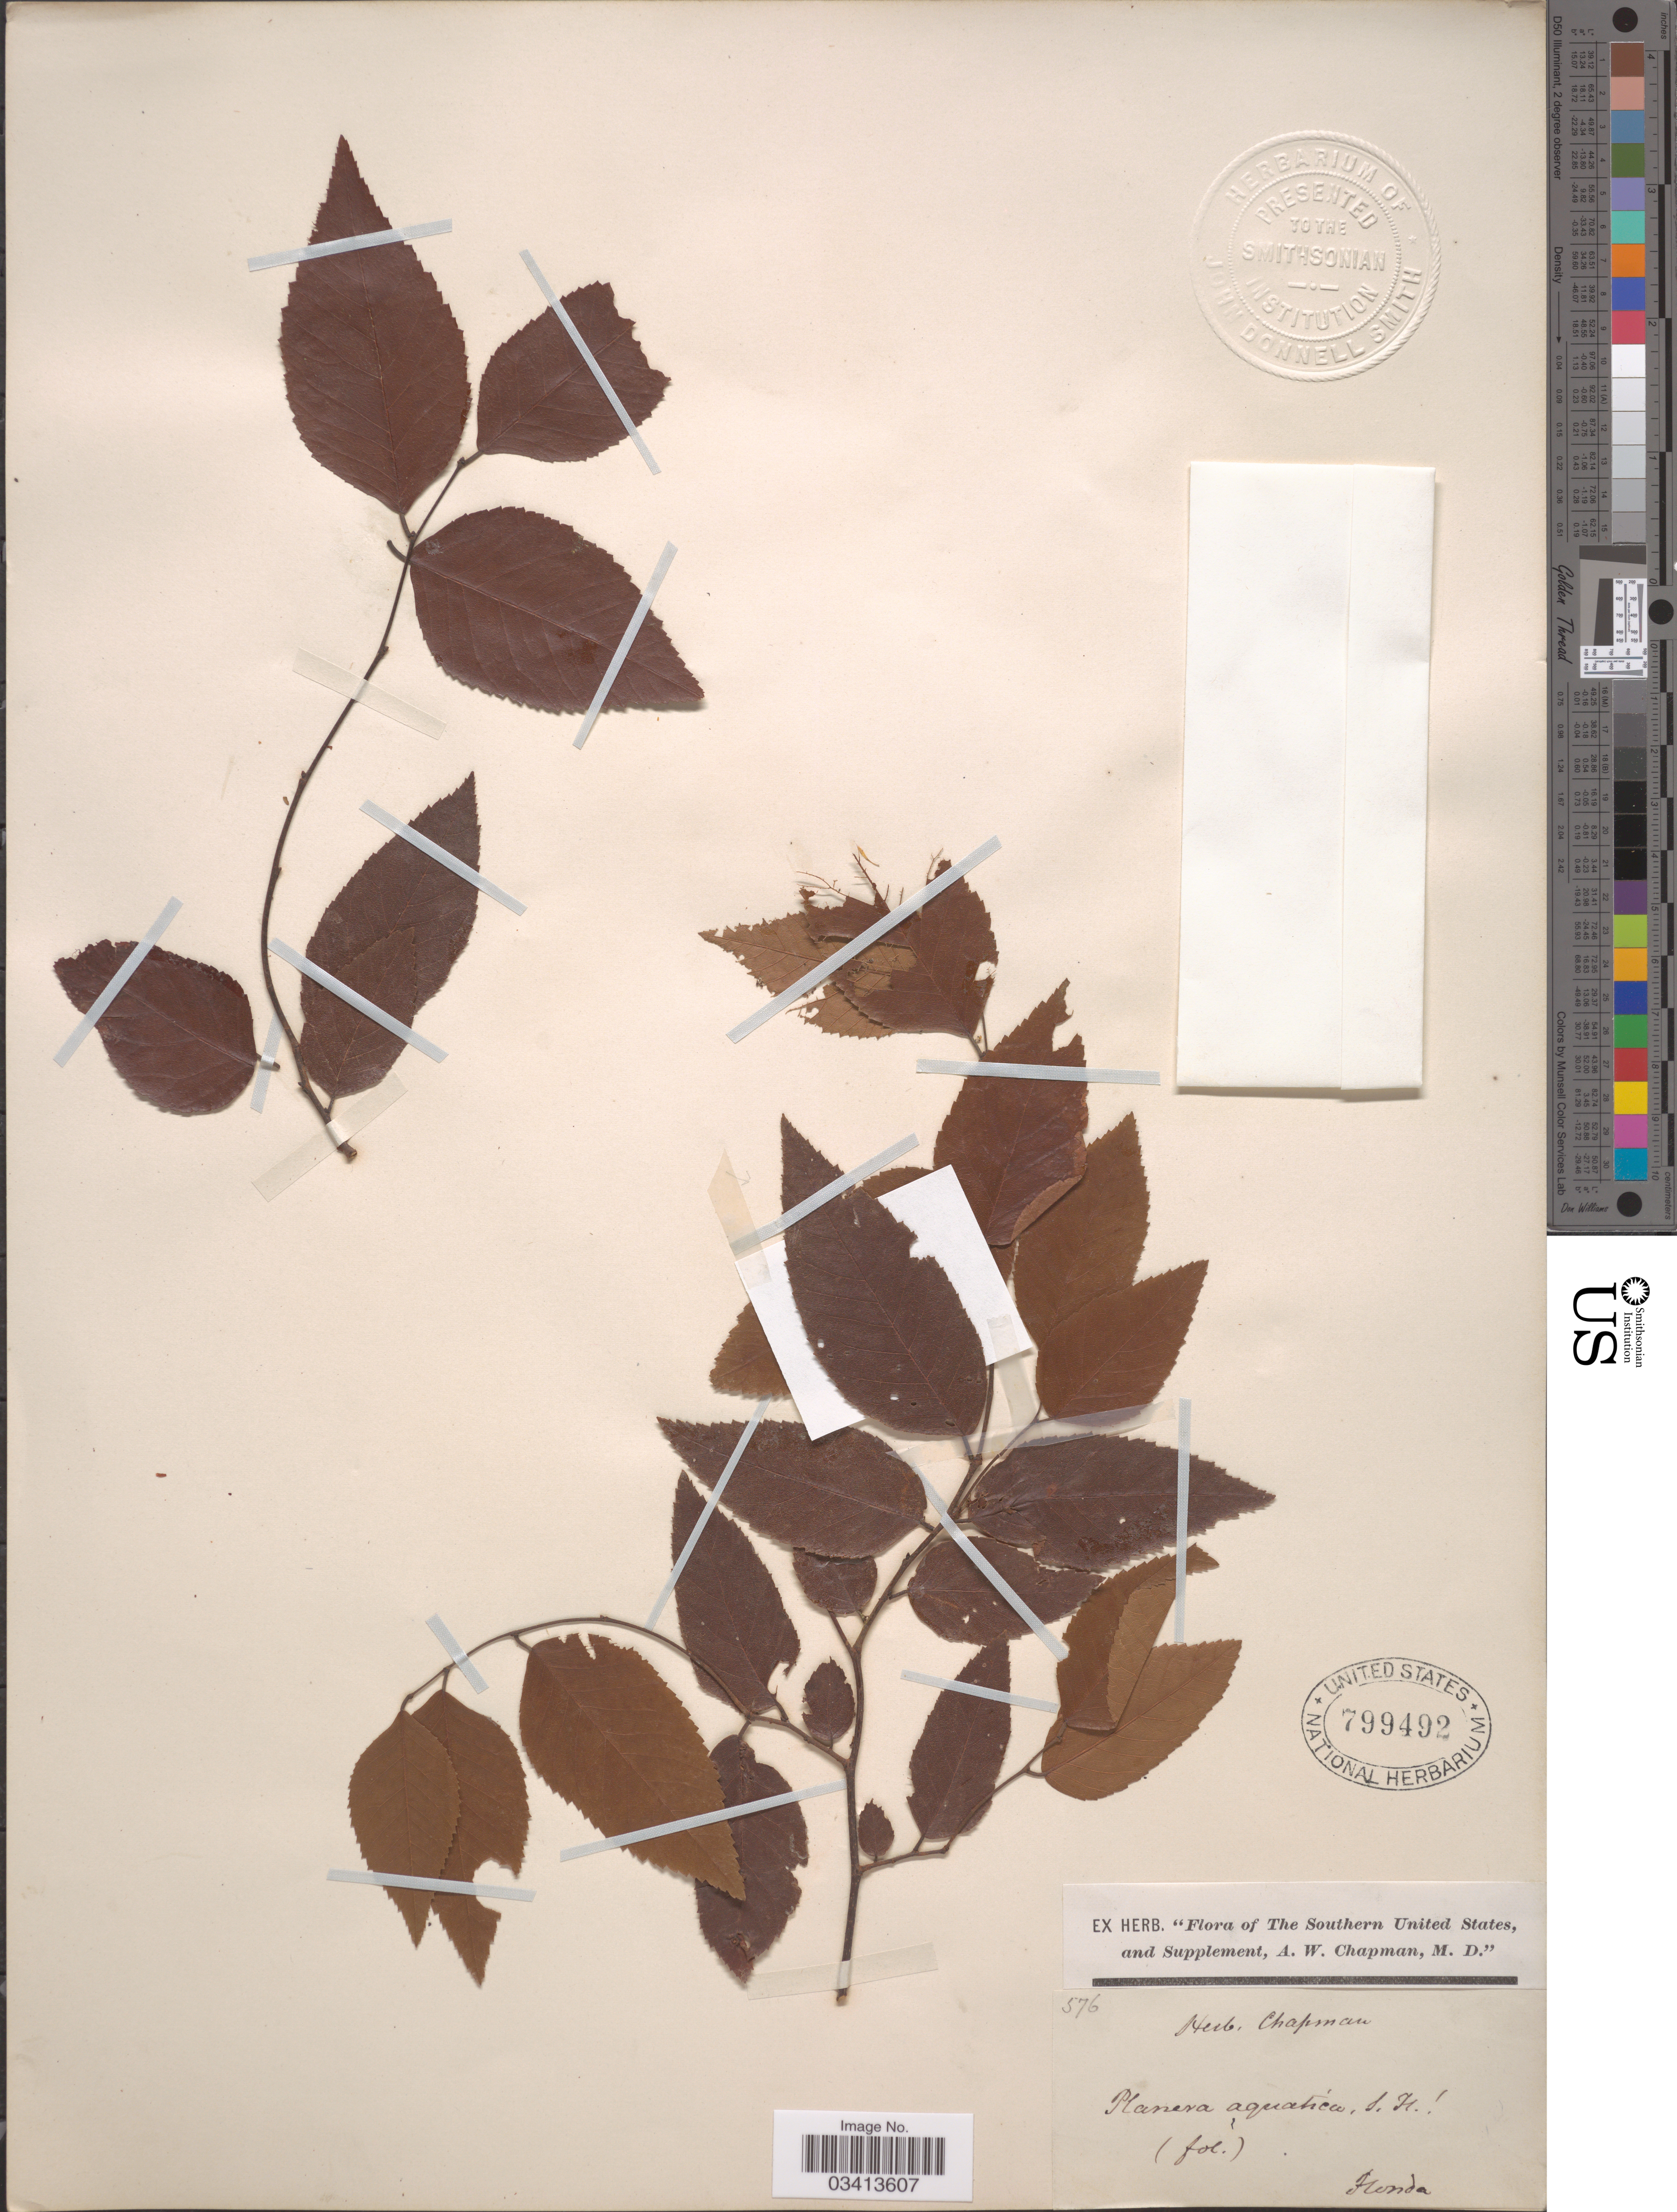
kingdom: Plantae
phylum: Tracheophyta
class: Magnoliopsida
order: Rosales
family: Ulmaceae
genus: Planera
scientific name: Planera aquatica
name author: J.F. Gmel.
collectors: ex herb. A.W. Chapman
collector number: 576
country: United States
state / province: Florida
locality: The Southern United States.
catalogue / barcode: US 799492